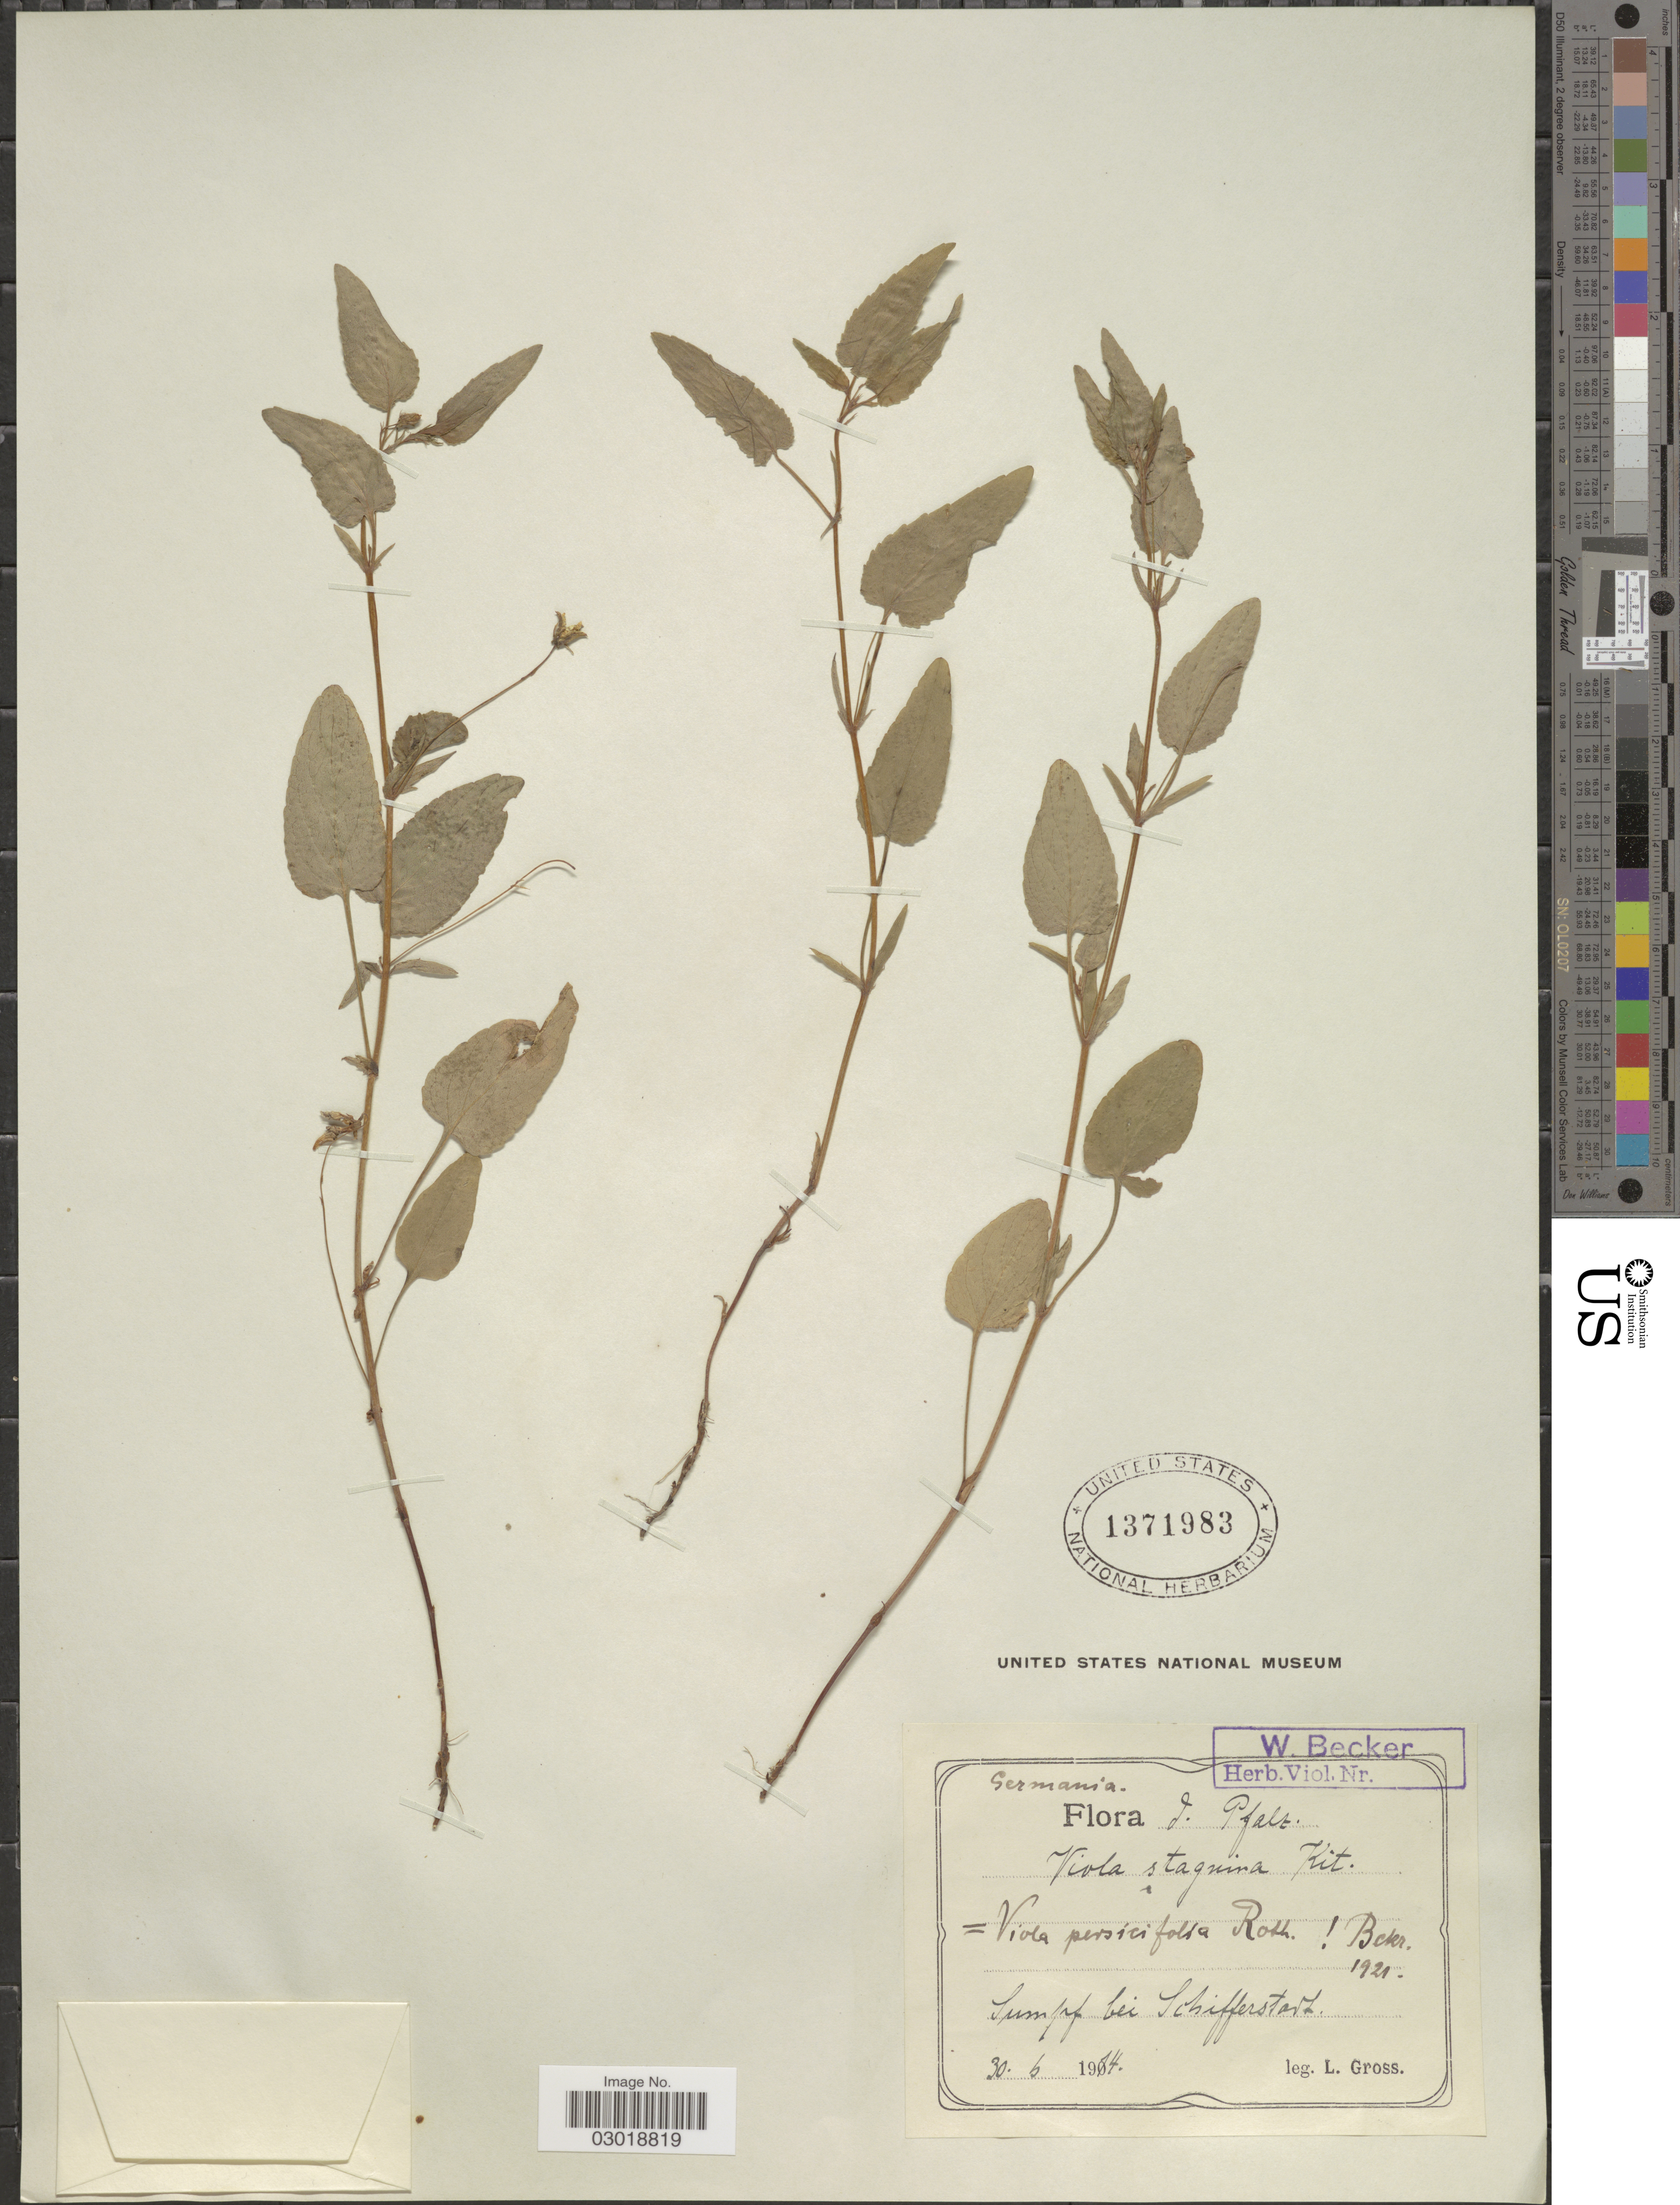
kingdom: Plantae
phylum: Tracheophyta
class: Magnoliopsida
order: Malpighiales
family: Violaceae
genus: Viola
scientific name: Viola persicifolia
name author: Schreb.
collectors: L. Gross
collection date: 1914-06-30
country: Germany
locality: Sumpf bei Schifferstadt.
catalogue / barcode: US 1371983